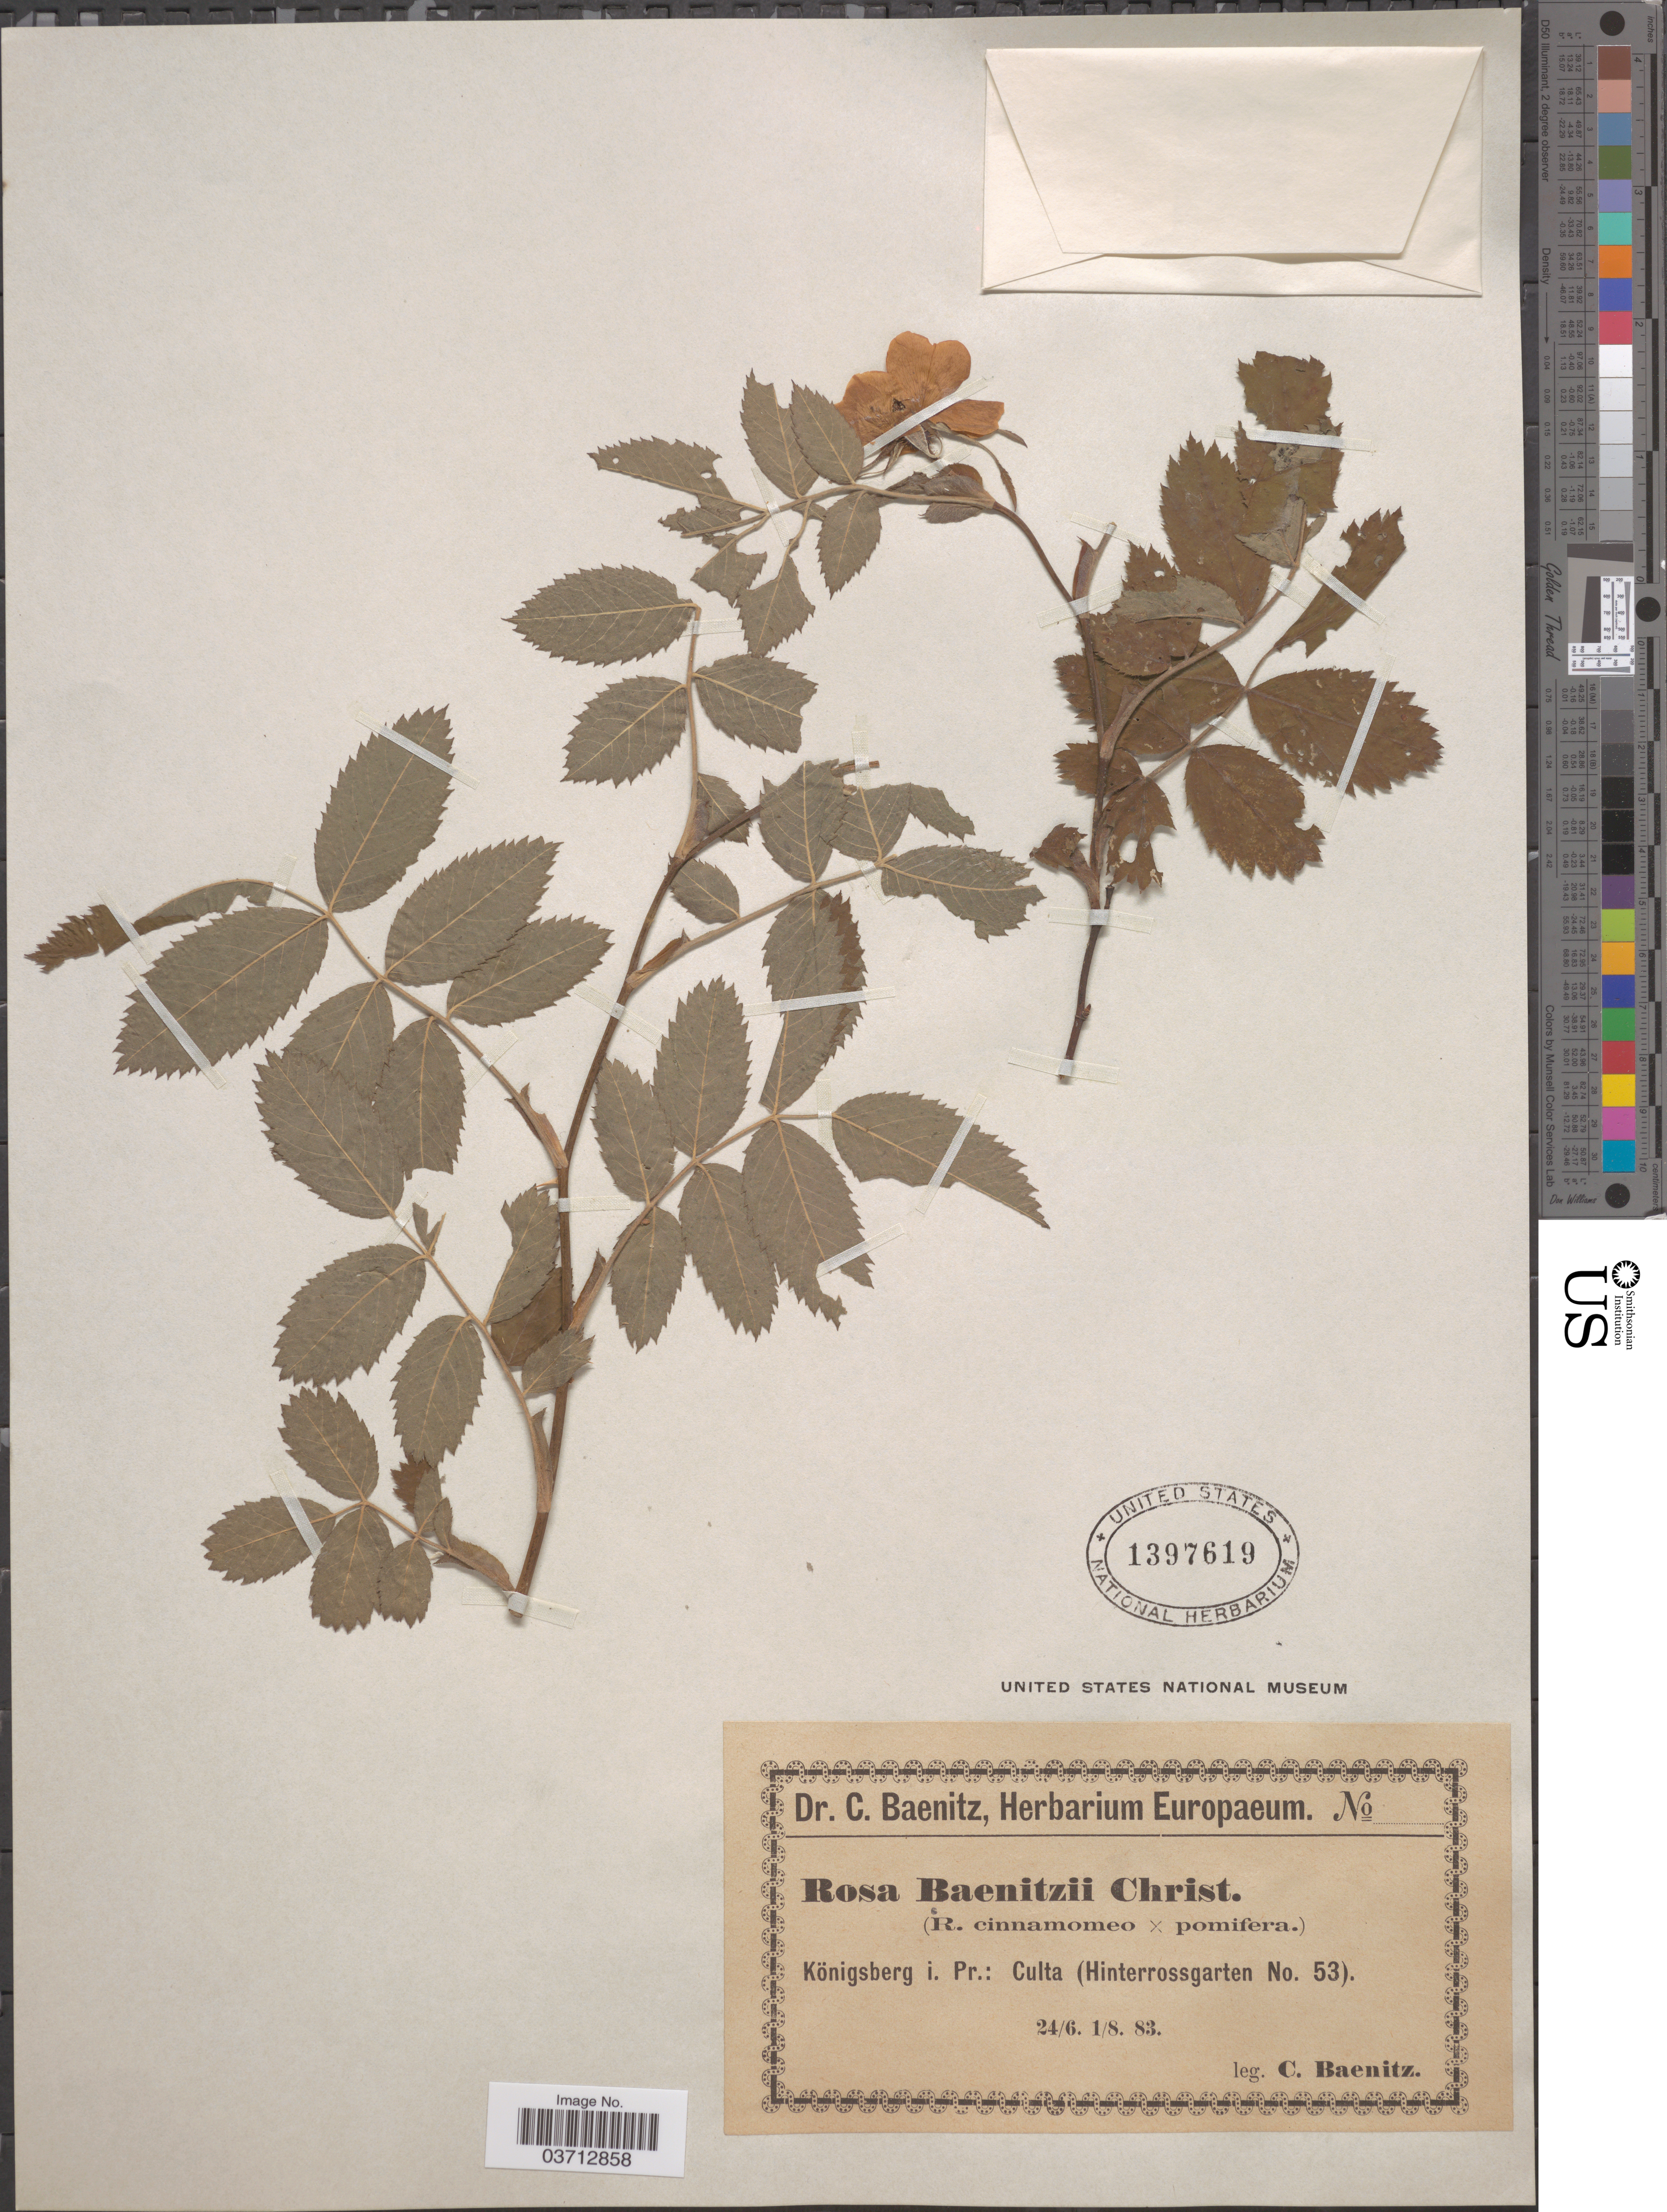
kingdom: Plantae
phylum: Tracheophyta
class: Magnoliopsida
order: Rosales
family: Rosaceae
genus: Rosa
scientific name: Rosa baenitzii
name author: Christ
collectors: C. G. Baenitz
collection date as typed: Transcribed d/m/y: 24/6/83 to 1/8/83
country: Russian Federation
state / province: Kaliningrad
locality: Königsberg i. Pr.: Culta (Hinterrossgarten No. 53).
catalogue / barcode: US 1397619